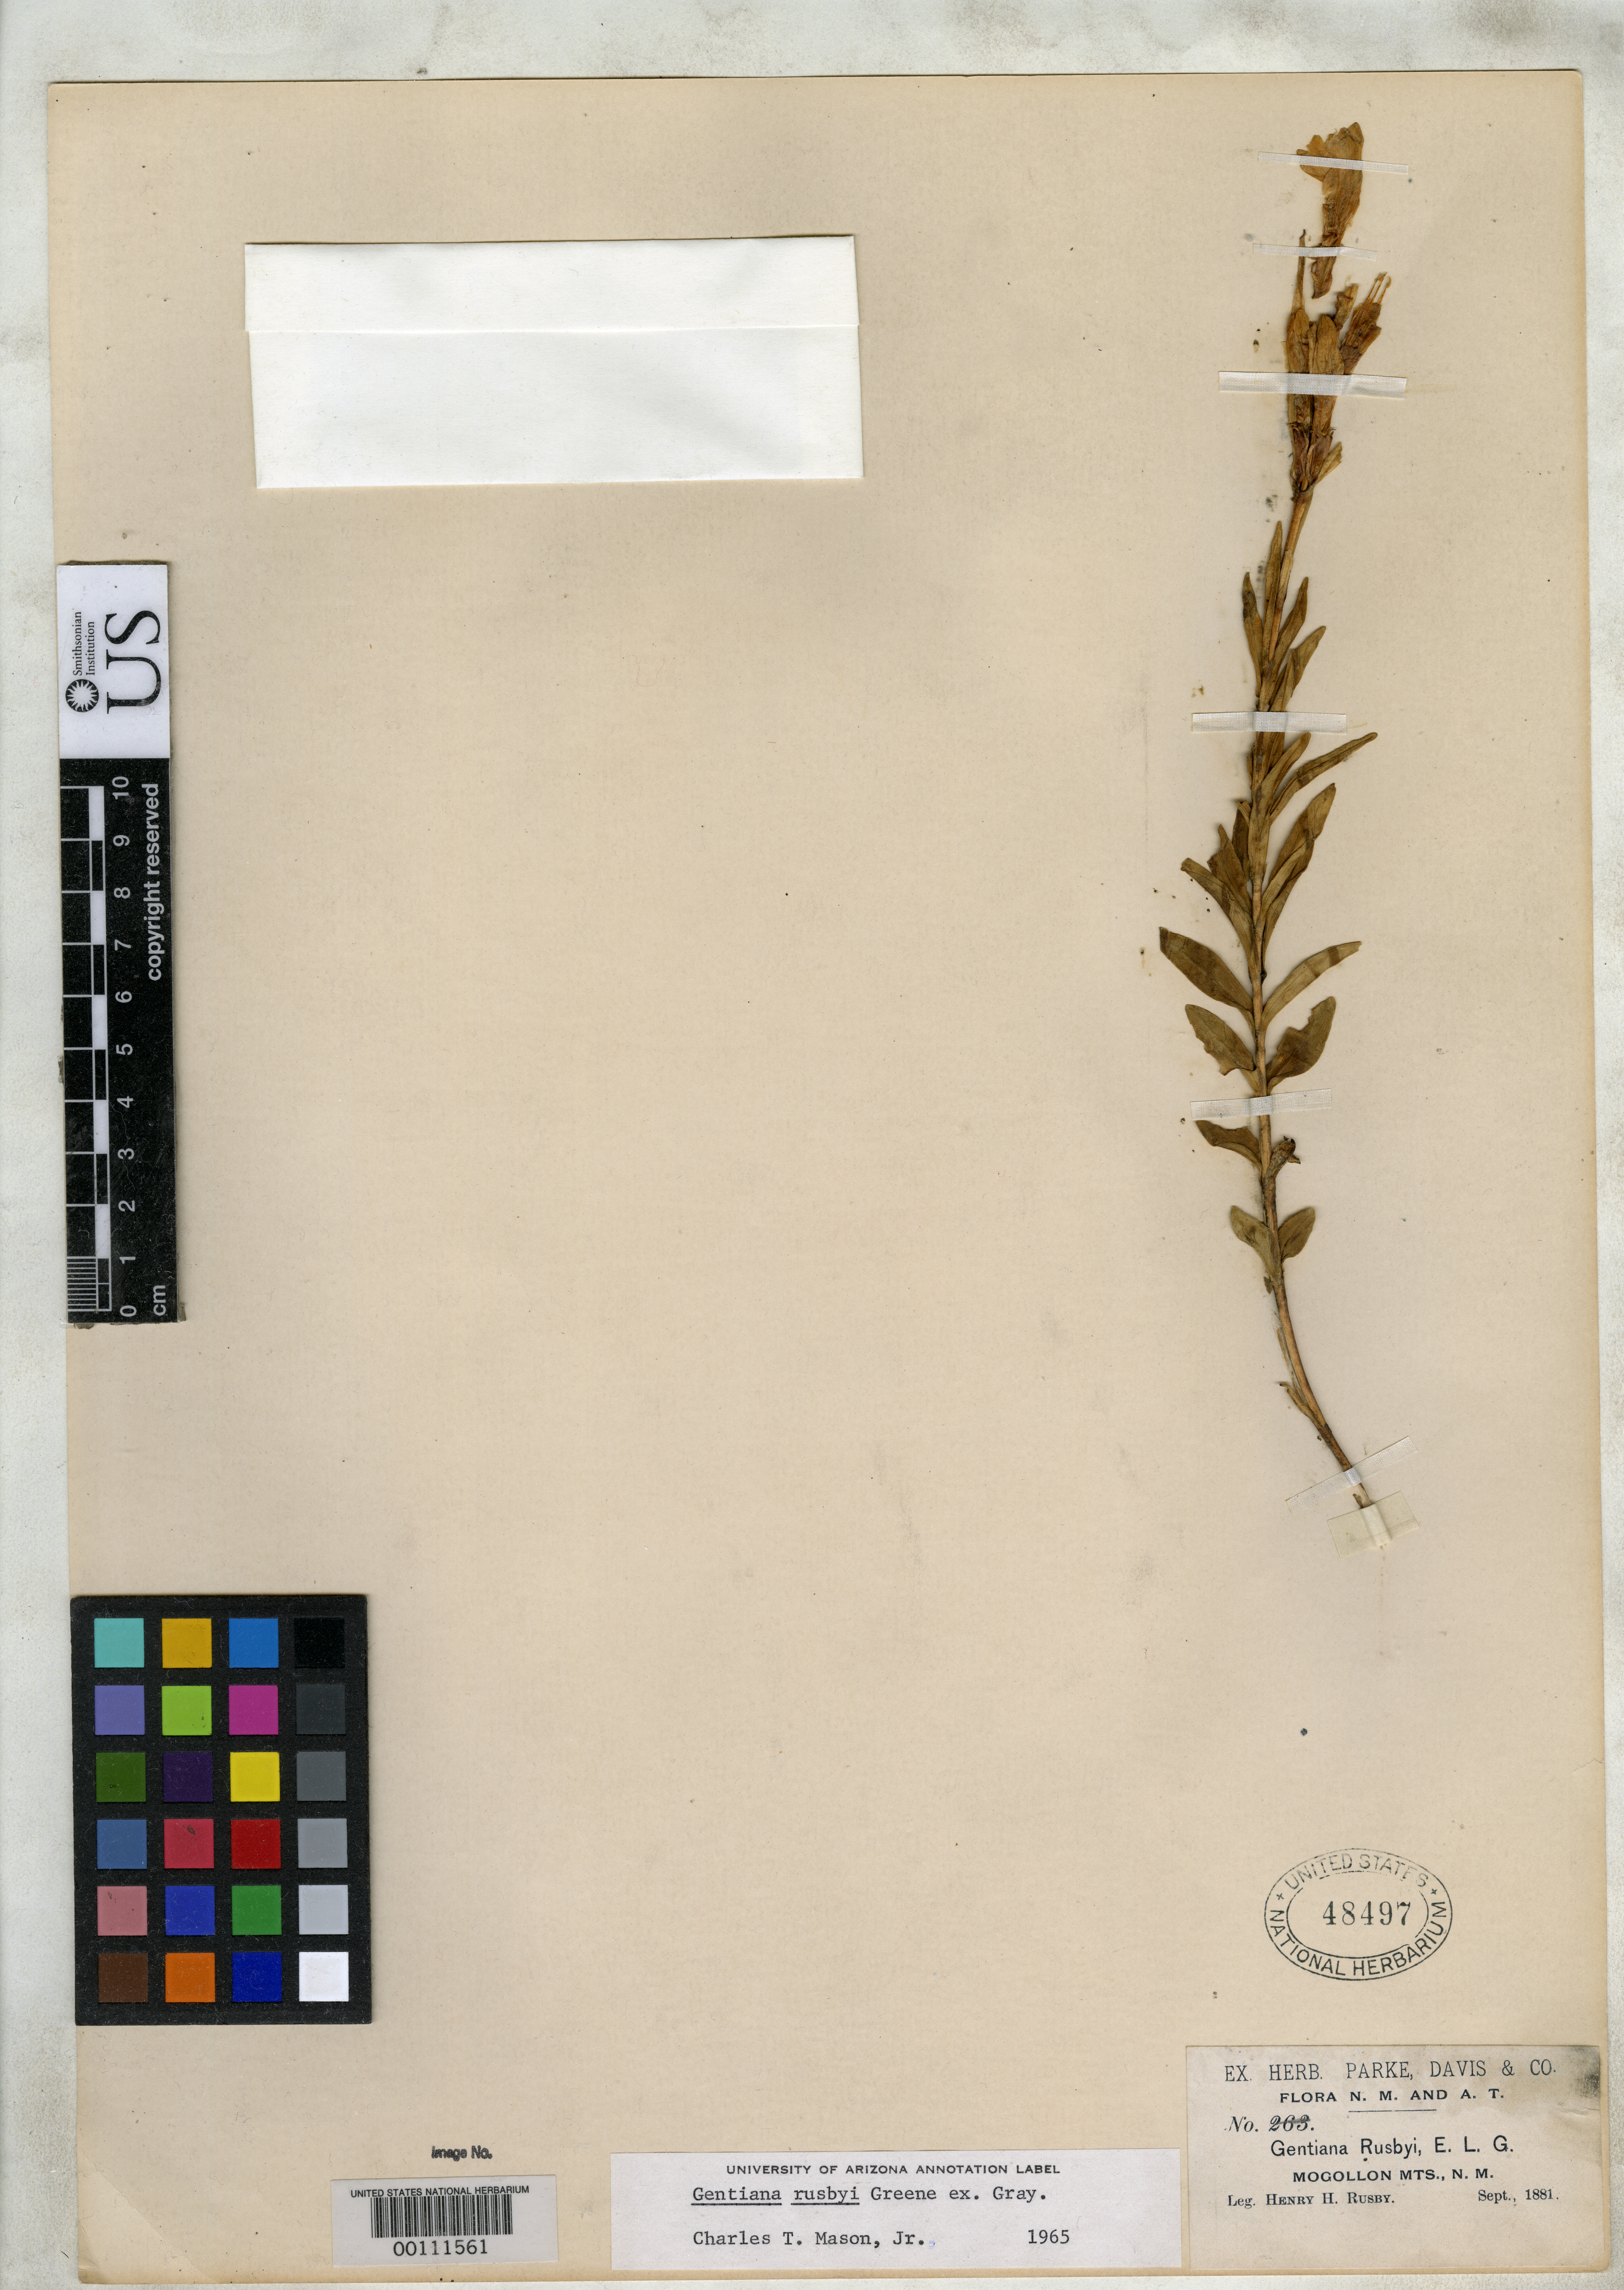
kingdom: Plantae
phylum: Tracheophyta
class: Magnoliopsida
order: Gentianales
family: Gentianaceae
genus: Gentiana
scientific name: Gentiana rusbyi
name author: Greene ex A. Gray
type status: Isotype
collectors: H. H. Rusby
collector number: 263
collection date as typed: Sep 1881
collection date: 1881-09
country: United States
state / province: New Mexico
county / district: Catron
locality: Mogollon Mts.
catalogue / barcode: US 48497